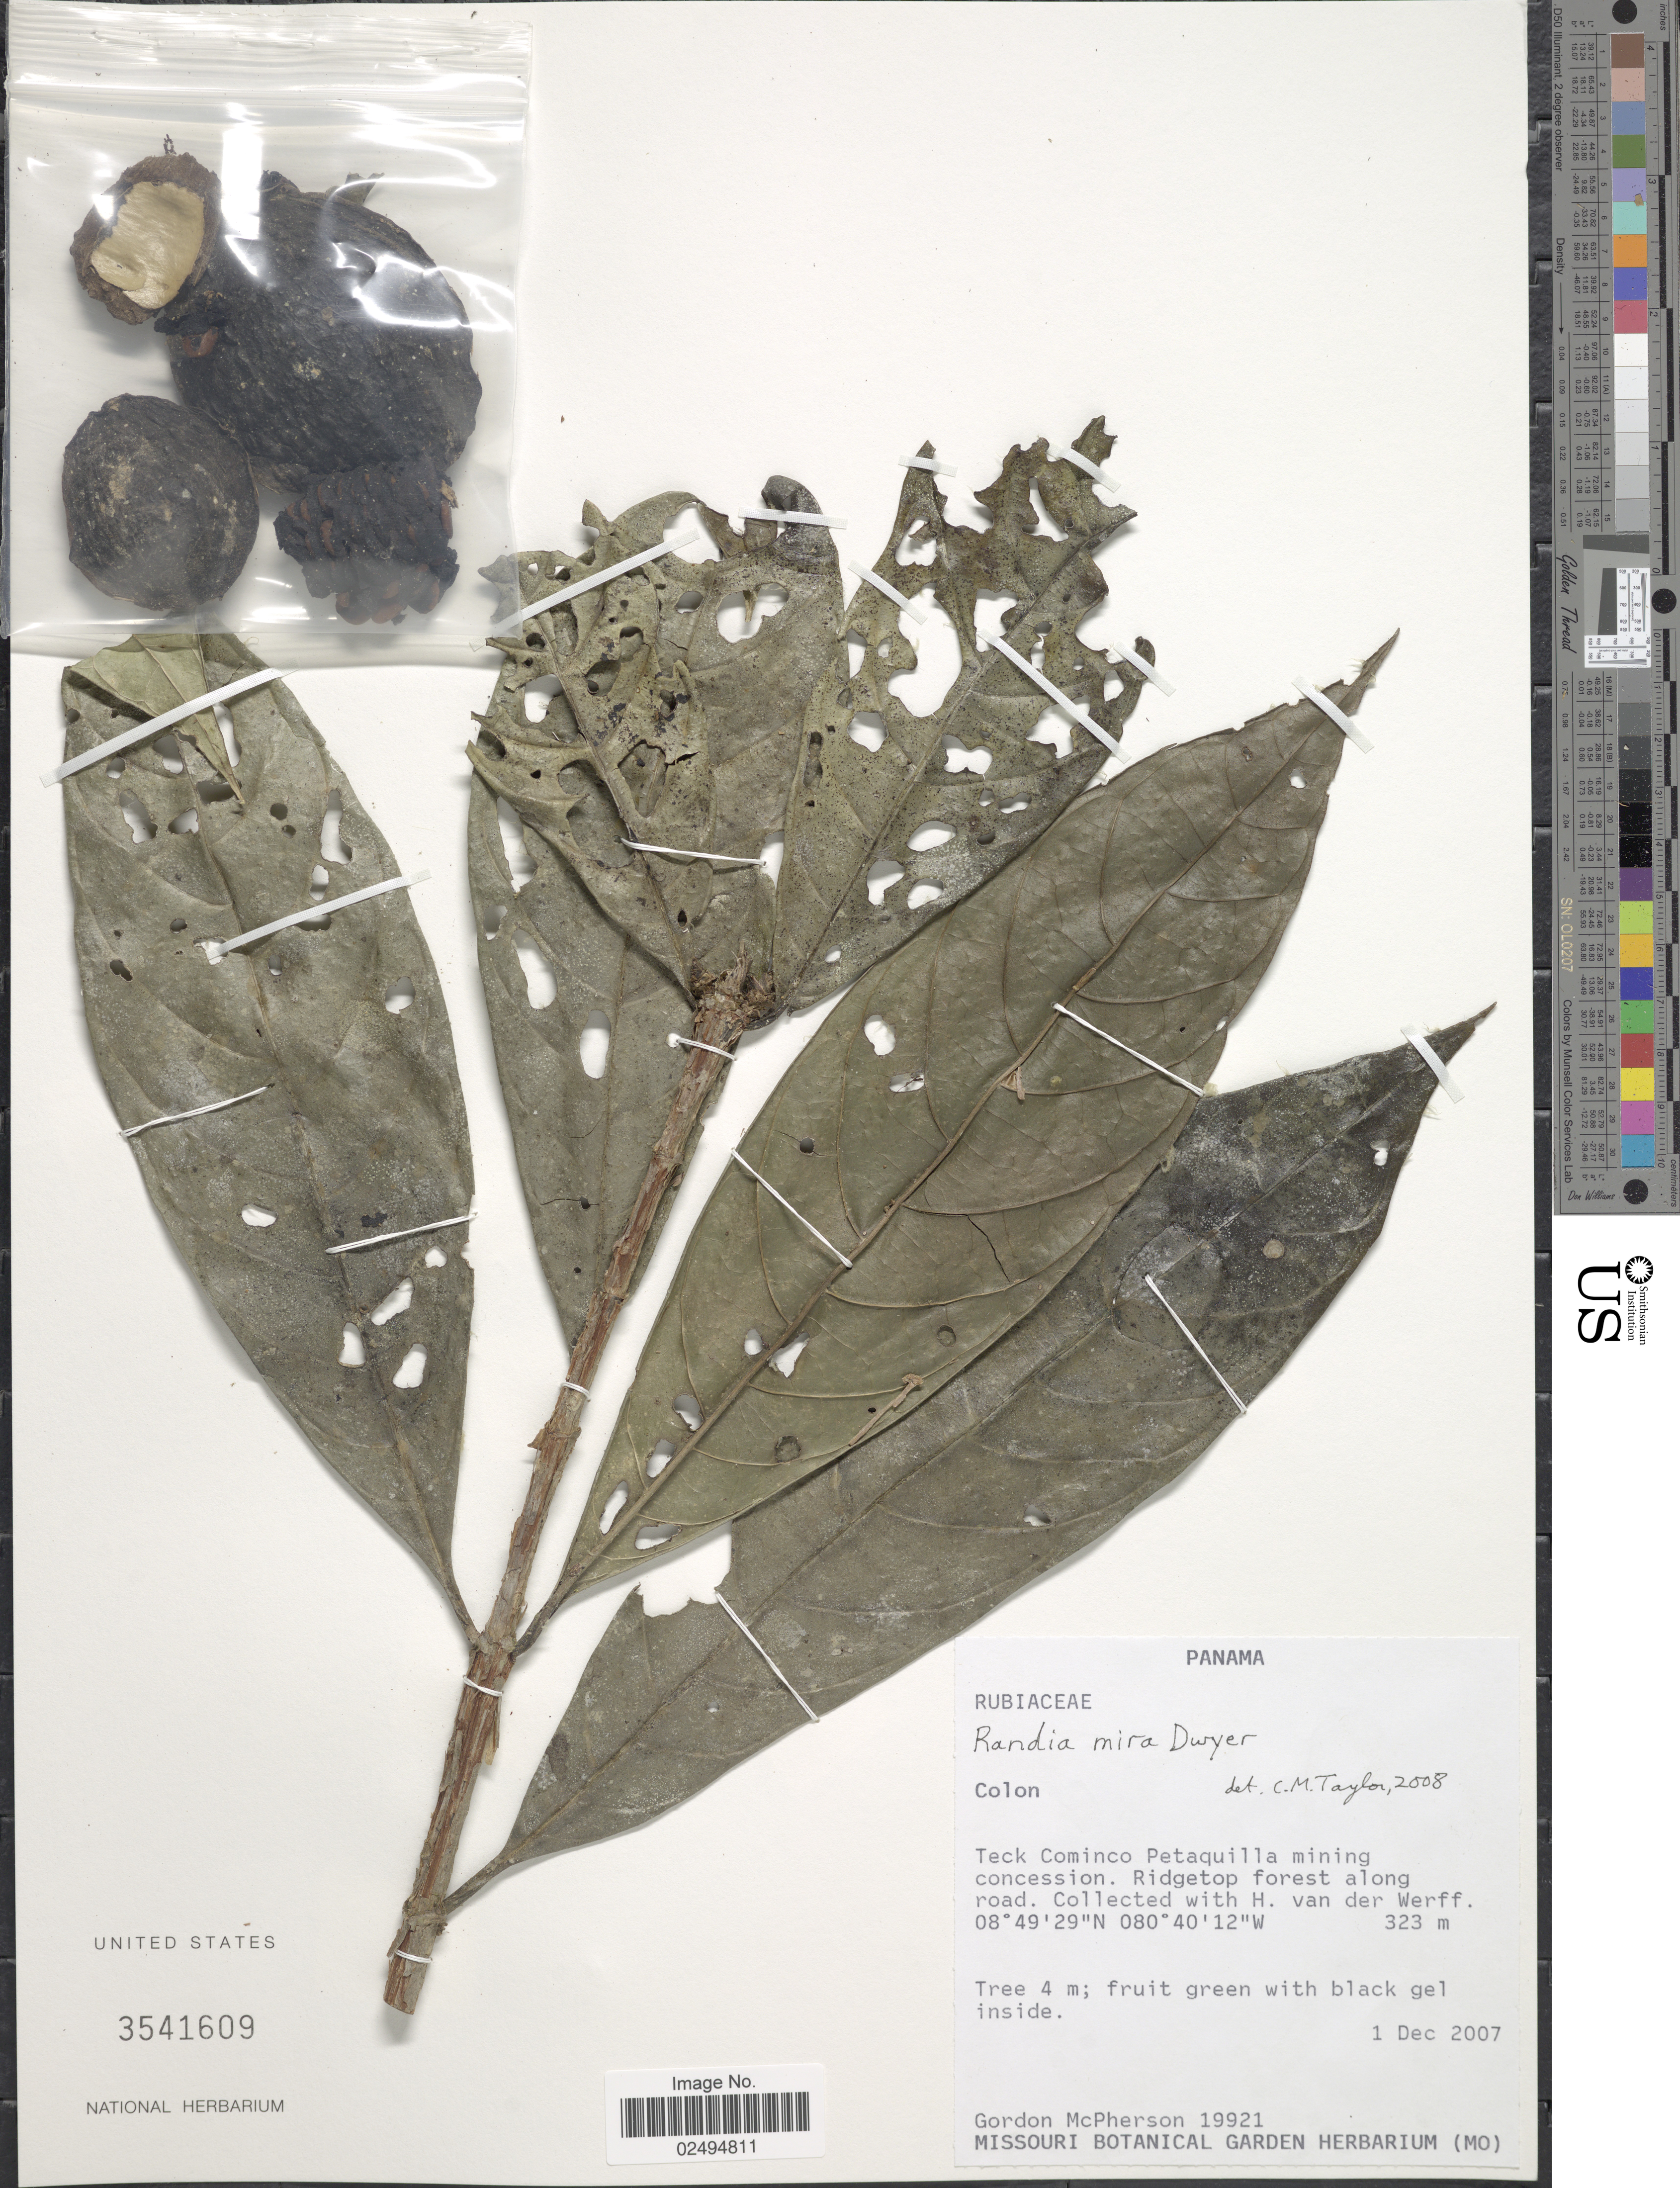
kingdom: Plantae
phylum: Tracheophyta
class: Magnoliopsida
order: Gentianales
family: Rubiaceae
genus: Randia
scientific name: Randia mira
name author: Dwyer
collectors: G. D. McPherson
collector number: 19921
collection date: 2007-12-01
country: Panama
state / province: Colón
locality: Teck Comino Petaquilla mining concession, ridgetop forest along road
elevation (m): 323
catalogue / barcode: US 3541609